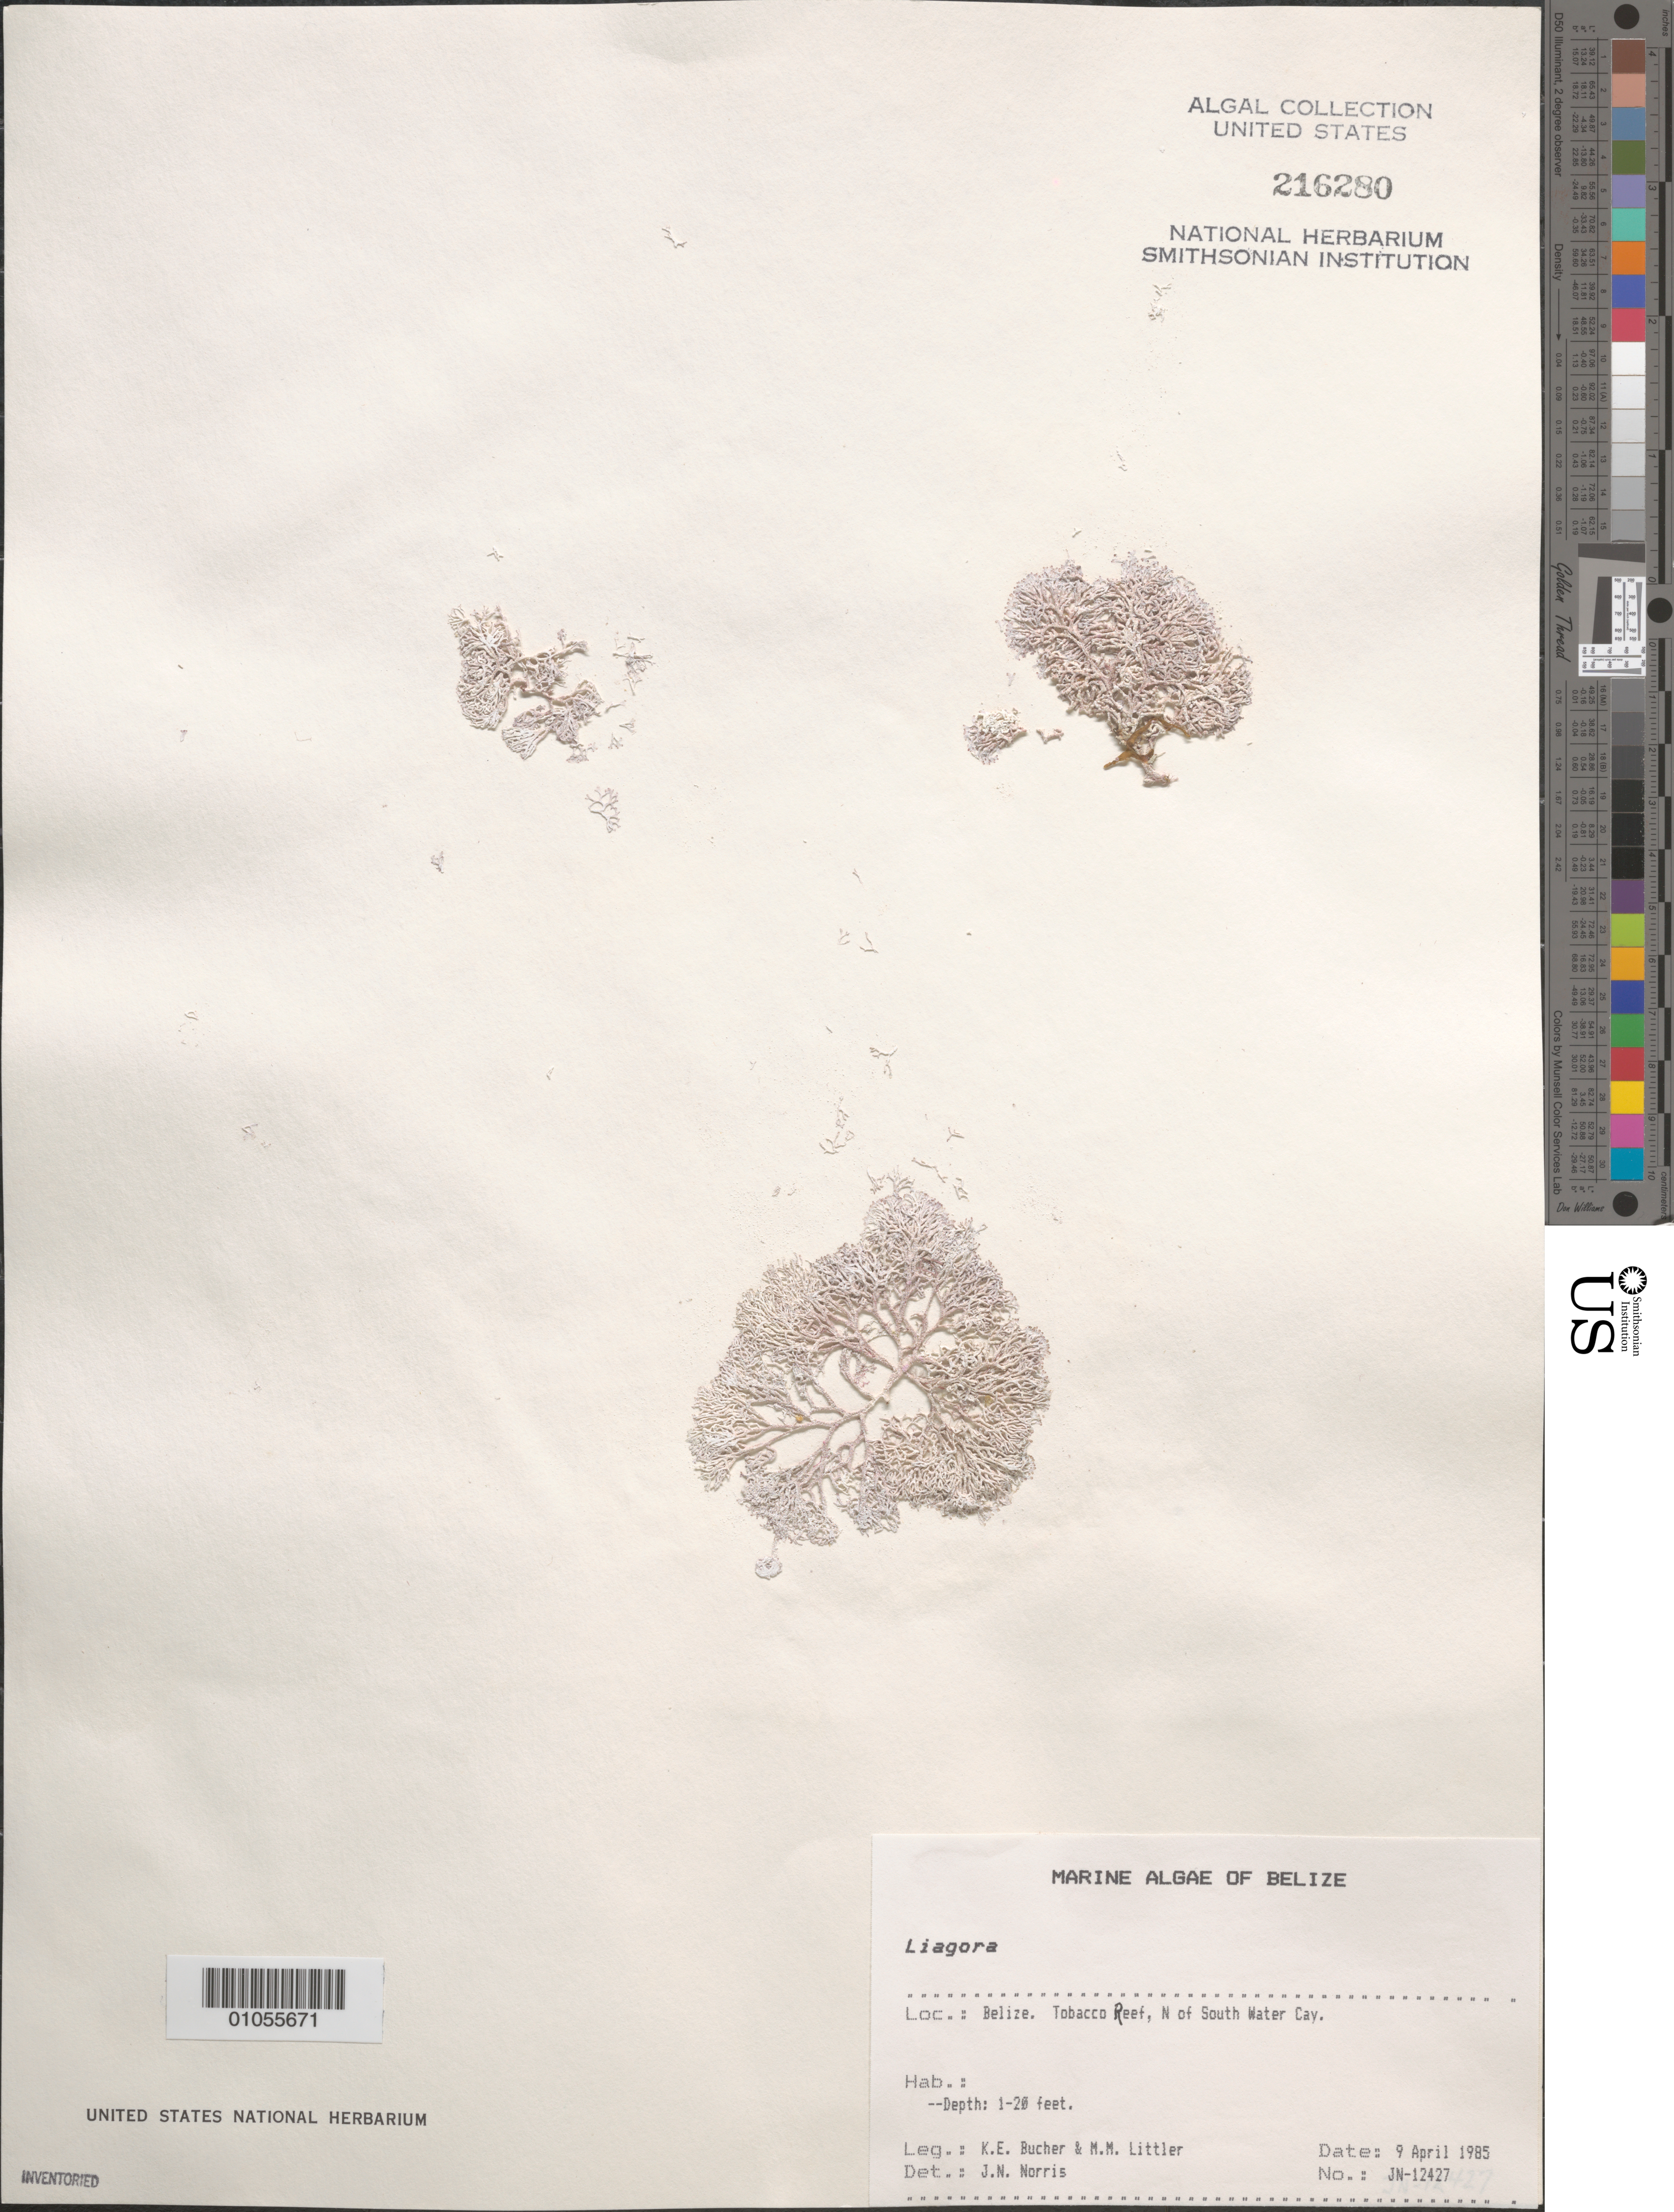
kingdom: Plantae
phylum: Rhodophyta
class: Florideophyceae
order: Nemaliales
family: Liagoraceae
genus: Liagora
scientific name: Liagora sp.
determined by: Norris, James N.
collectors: K. E. Bucher & M. M. Littler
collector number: JN-12427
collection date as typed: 09 Apr 1985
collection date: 1985-04-09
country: Belize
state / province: Stann Creek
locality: Tobacco Reef, north of South Water Cay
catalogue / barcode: US 216280